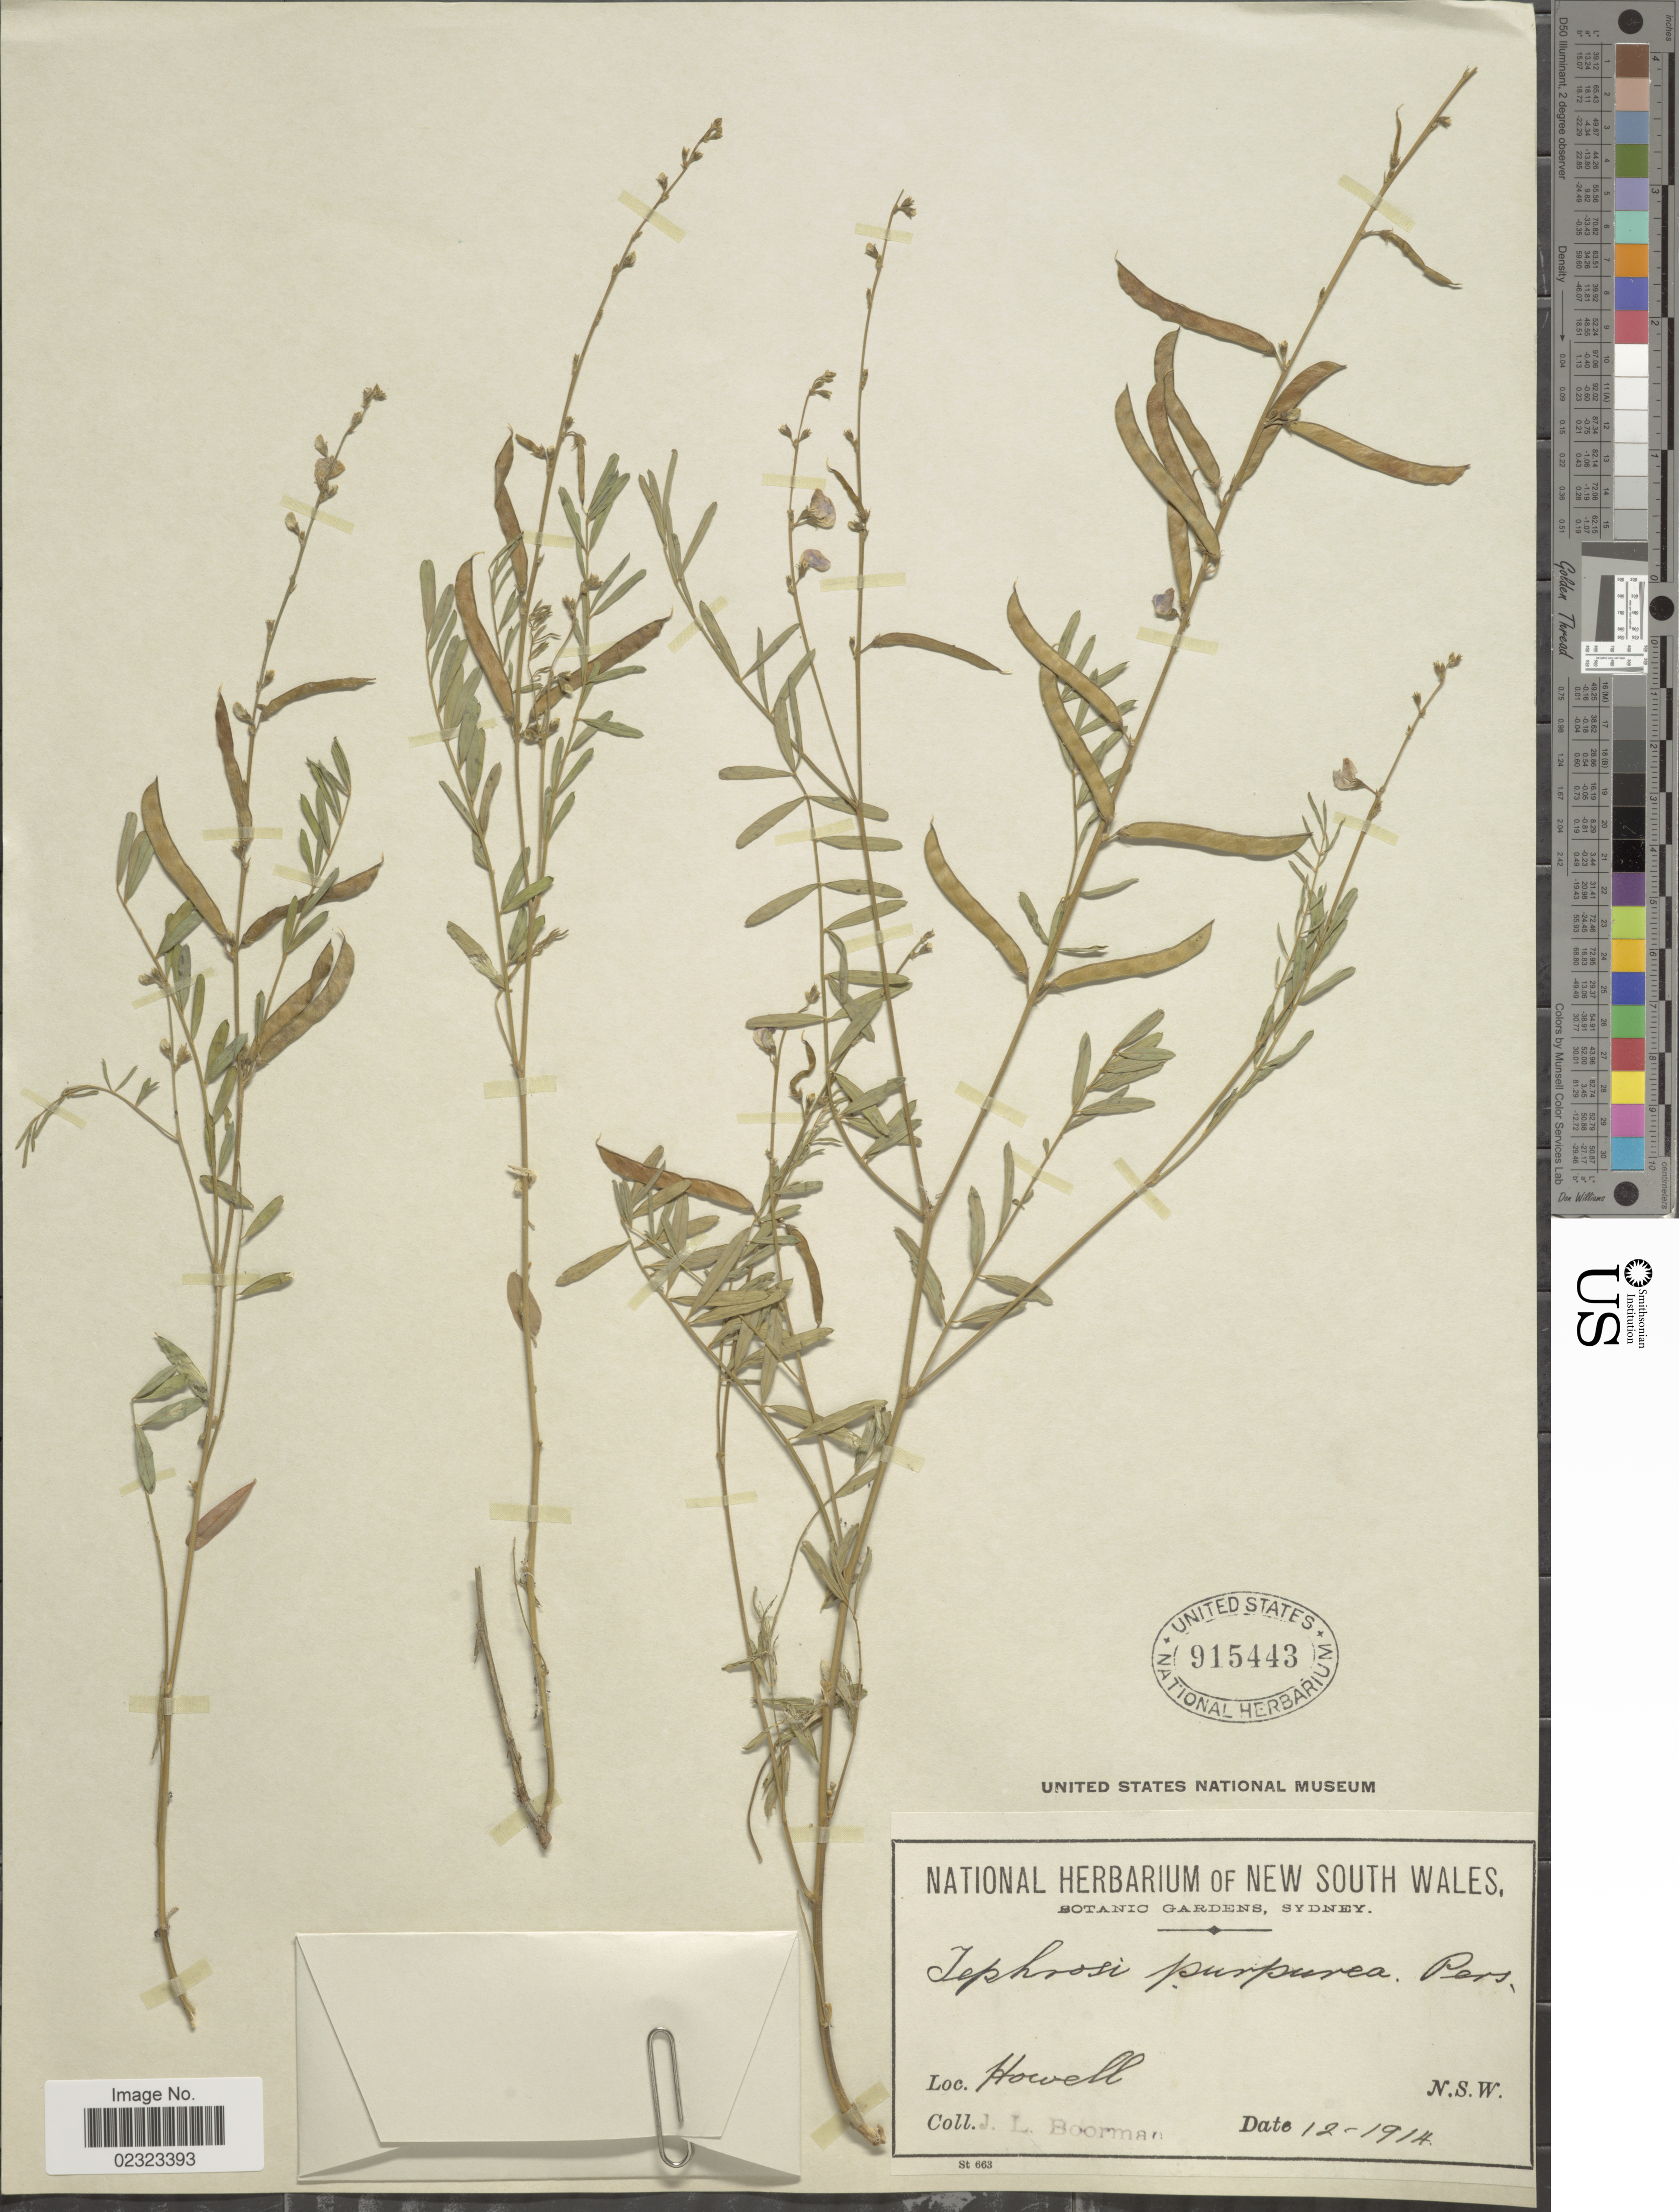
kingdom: Plantae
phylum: Tracheophyta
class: Magnoliopsida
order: Fabales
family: Fabaceae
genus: Tephrosia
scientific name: Tephrosia purpurea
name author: (L.) Pers.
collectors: J. Boorman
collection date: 1914-12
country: Australia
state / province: New South Wales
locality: Howell.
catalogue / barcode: US 915443